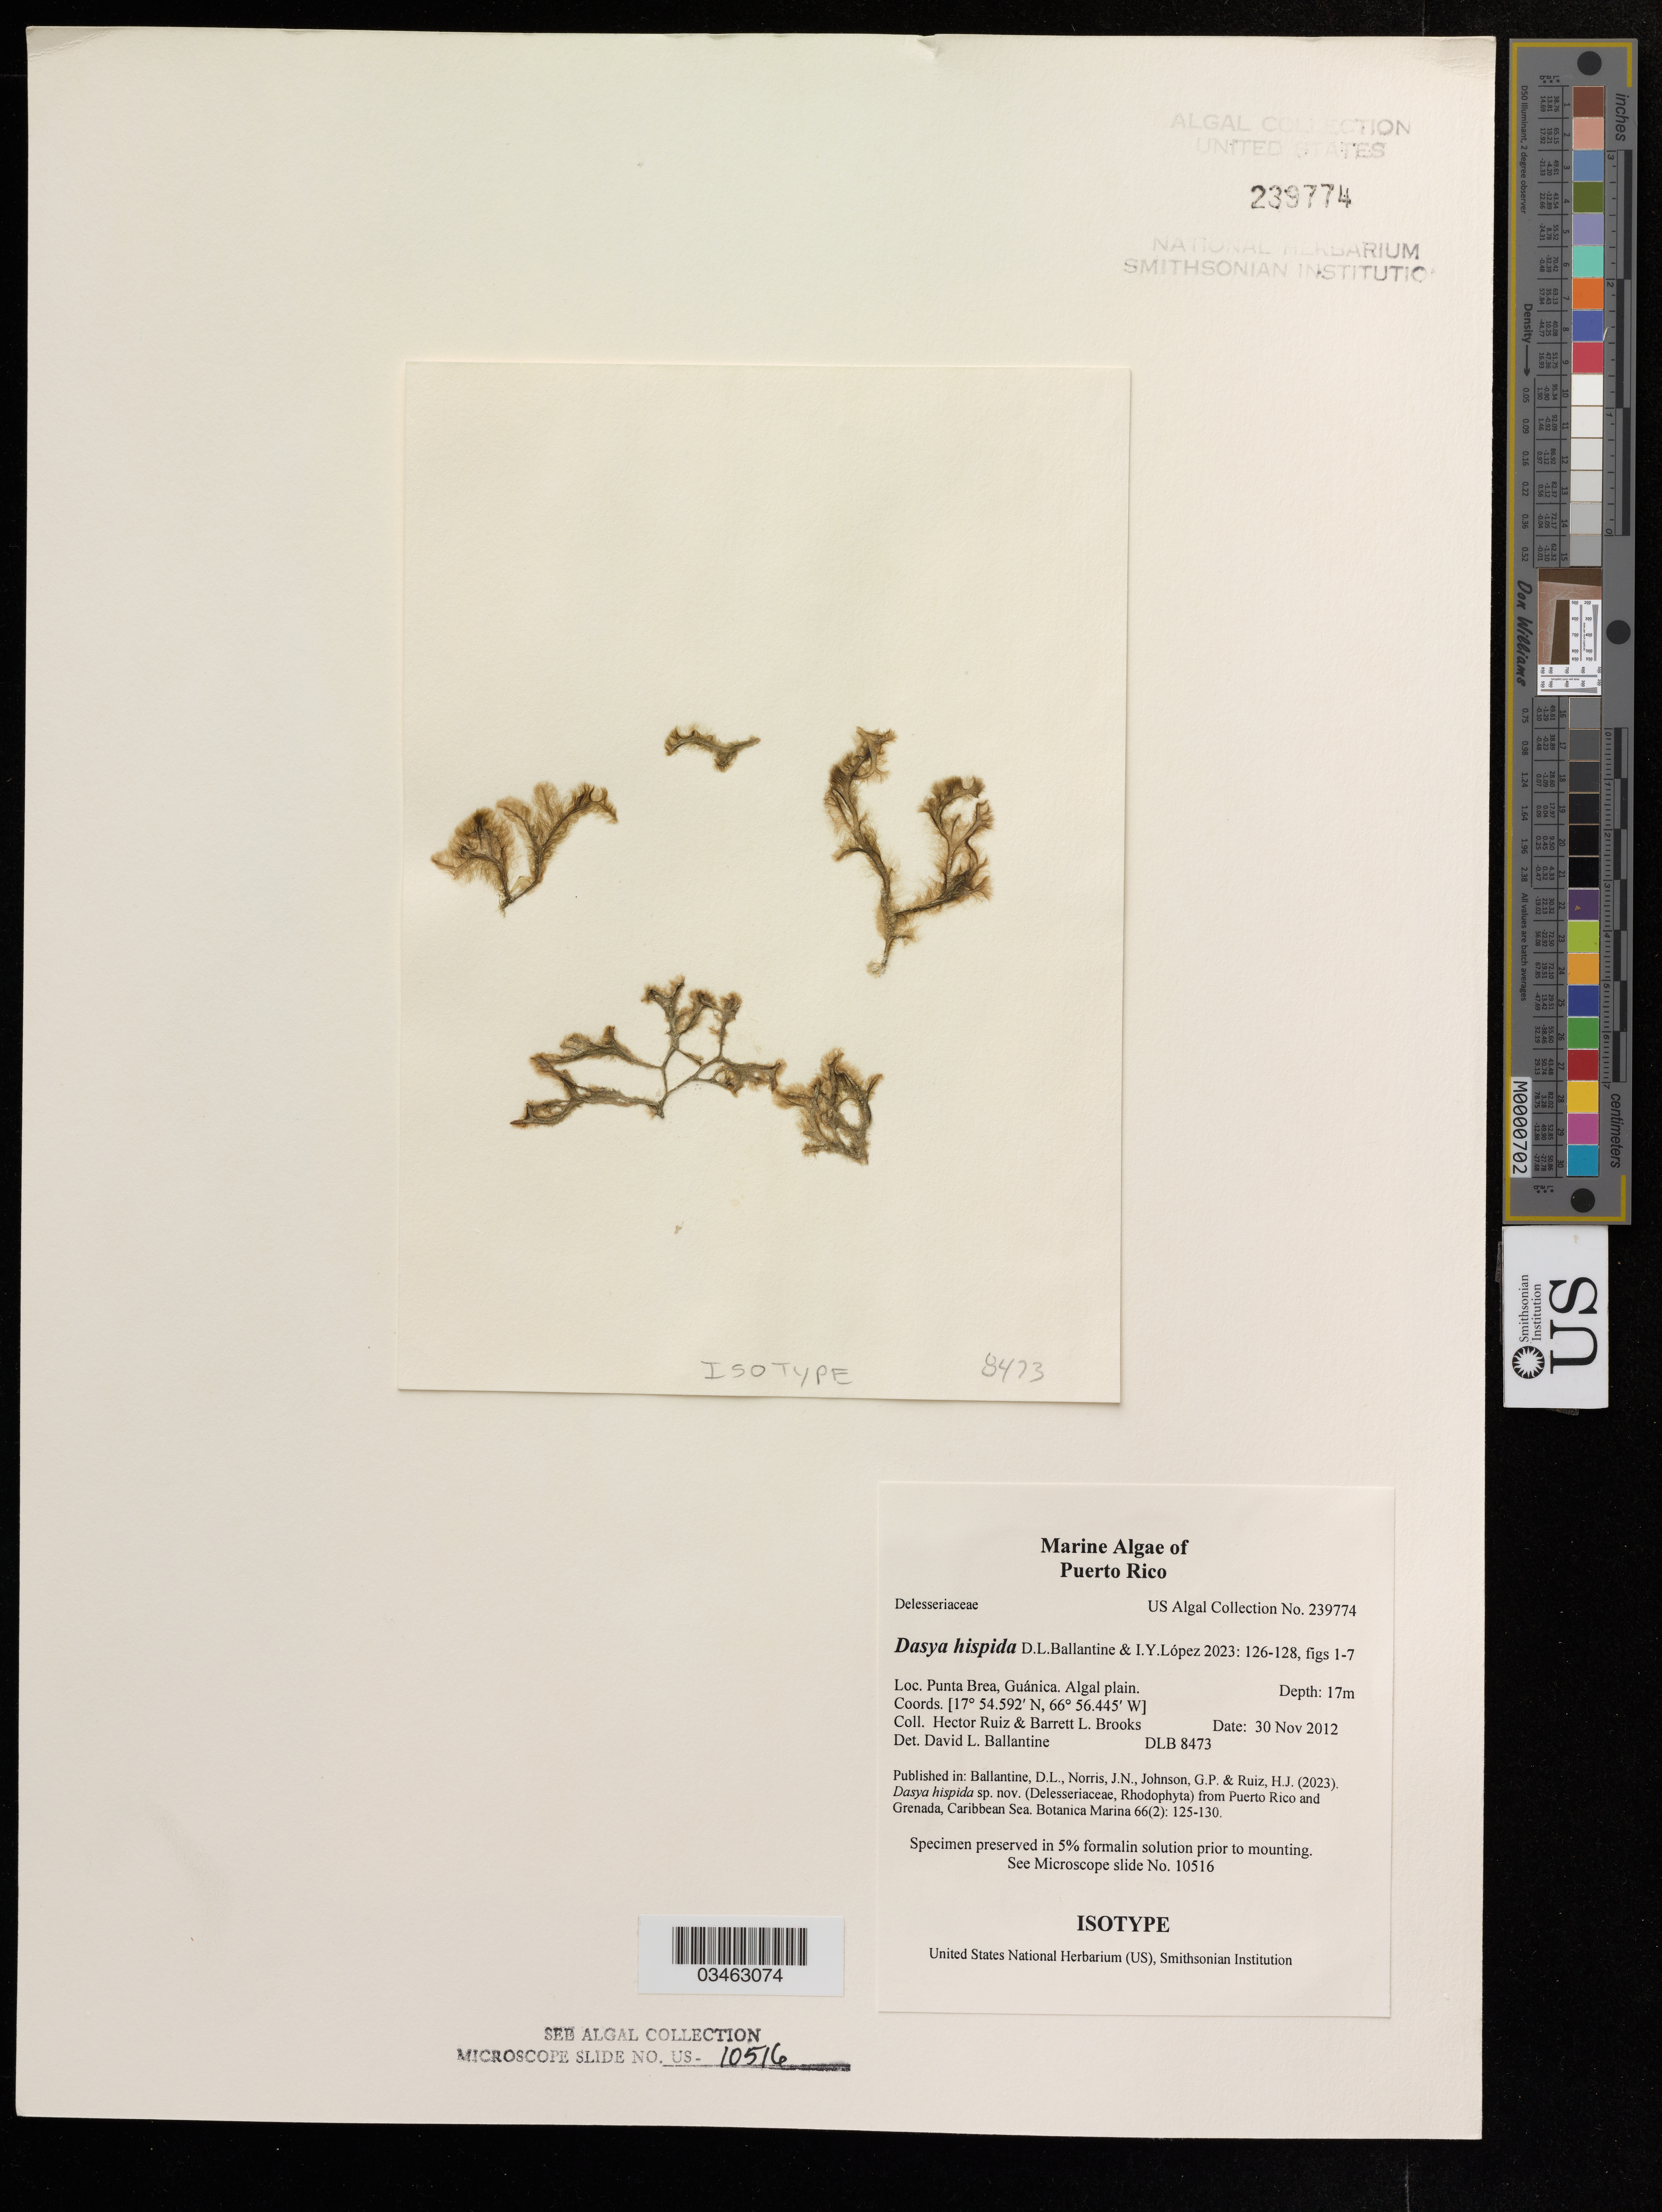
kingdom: Plantae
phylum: Rhodophyta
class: Florideophyceae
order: Ceramiales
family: Dasyaceae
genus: Dasya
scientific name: Dasya hispida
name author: D.L. Ballant. & I. Y. López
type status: Isotype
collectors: H. Ruiz & B. Brooks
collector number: DLB 8473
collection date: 2012-11-30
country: Puerto Rico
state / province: Guanica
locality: Punta Brea. Algal plain.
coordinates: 17 54.592 N, 66 56.445 W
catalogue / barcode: US 239774